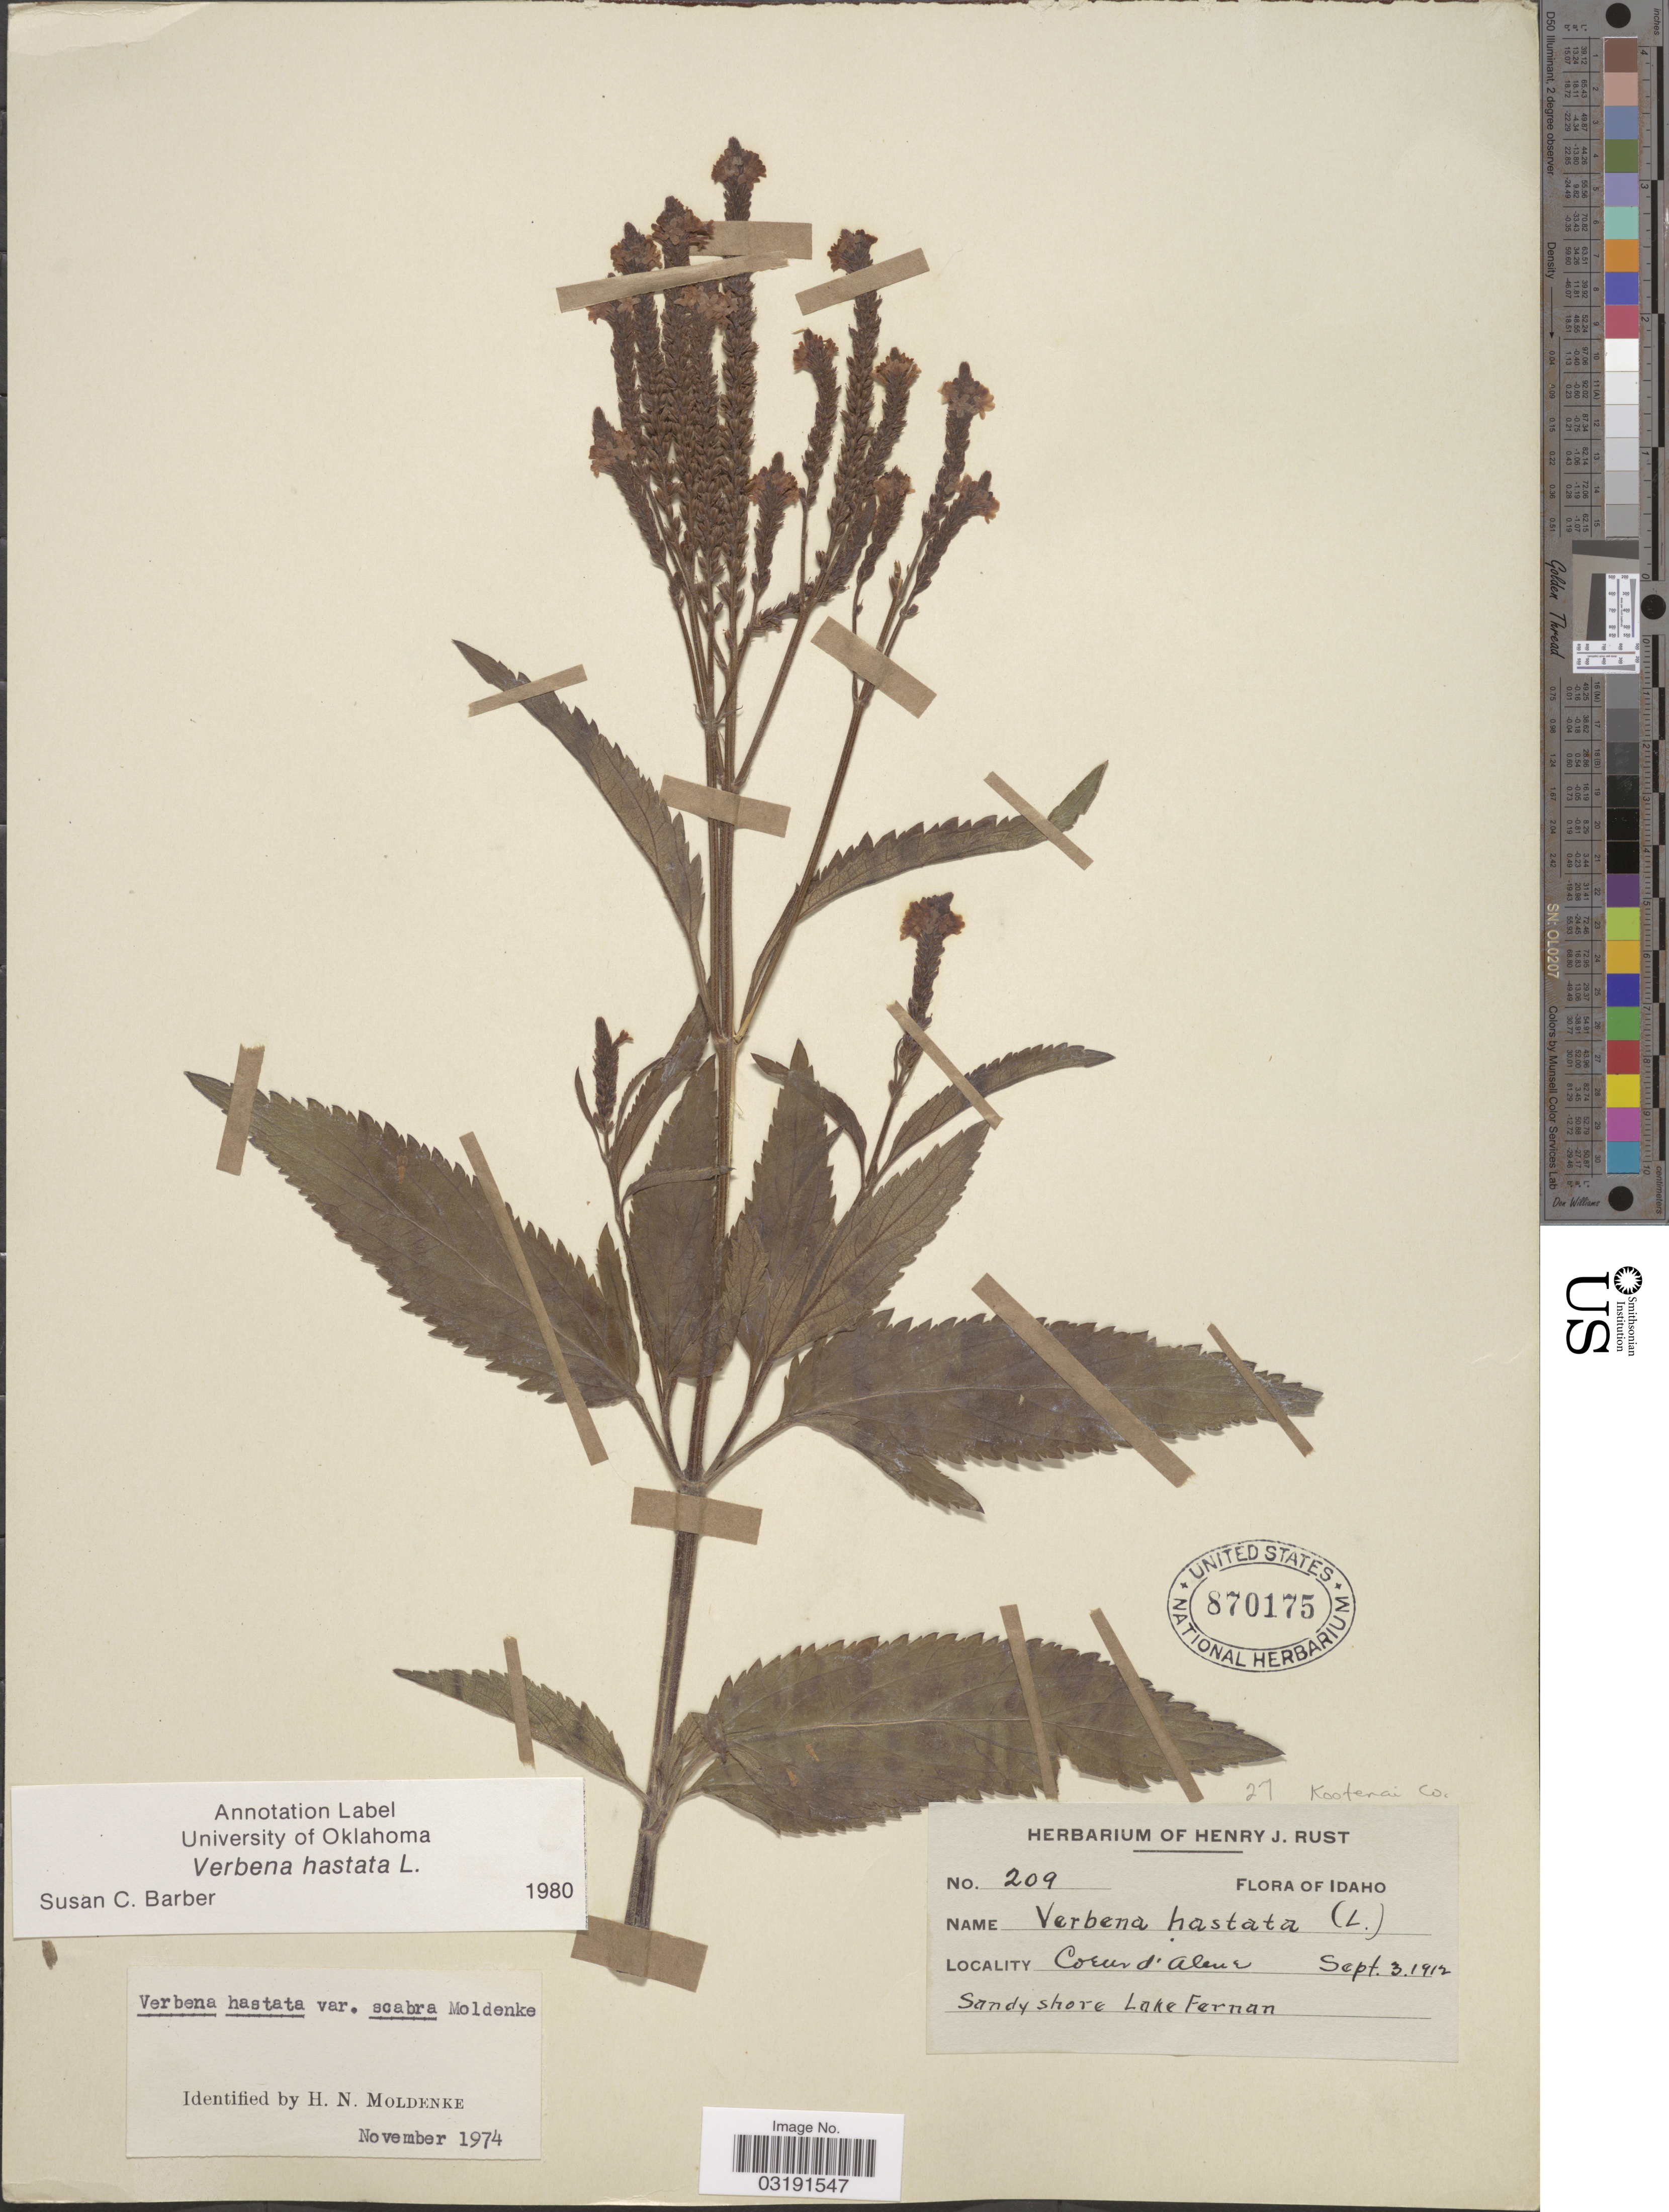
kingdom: Plantae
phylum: Tracheophyta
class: Magnoliopsida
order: Lamiales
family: Verbenaceae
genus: Verbena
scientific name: Verbena hastata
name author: L.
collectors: H. J. Rust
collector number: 209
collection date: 1912-09-03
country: United States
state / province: Idaho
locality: Coeur d'Alene, Kootenai Co., Sandy shore Lake Fernan.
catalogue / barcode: US 870175